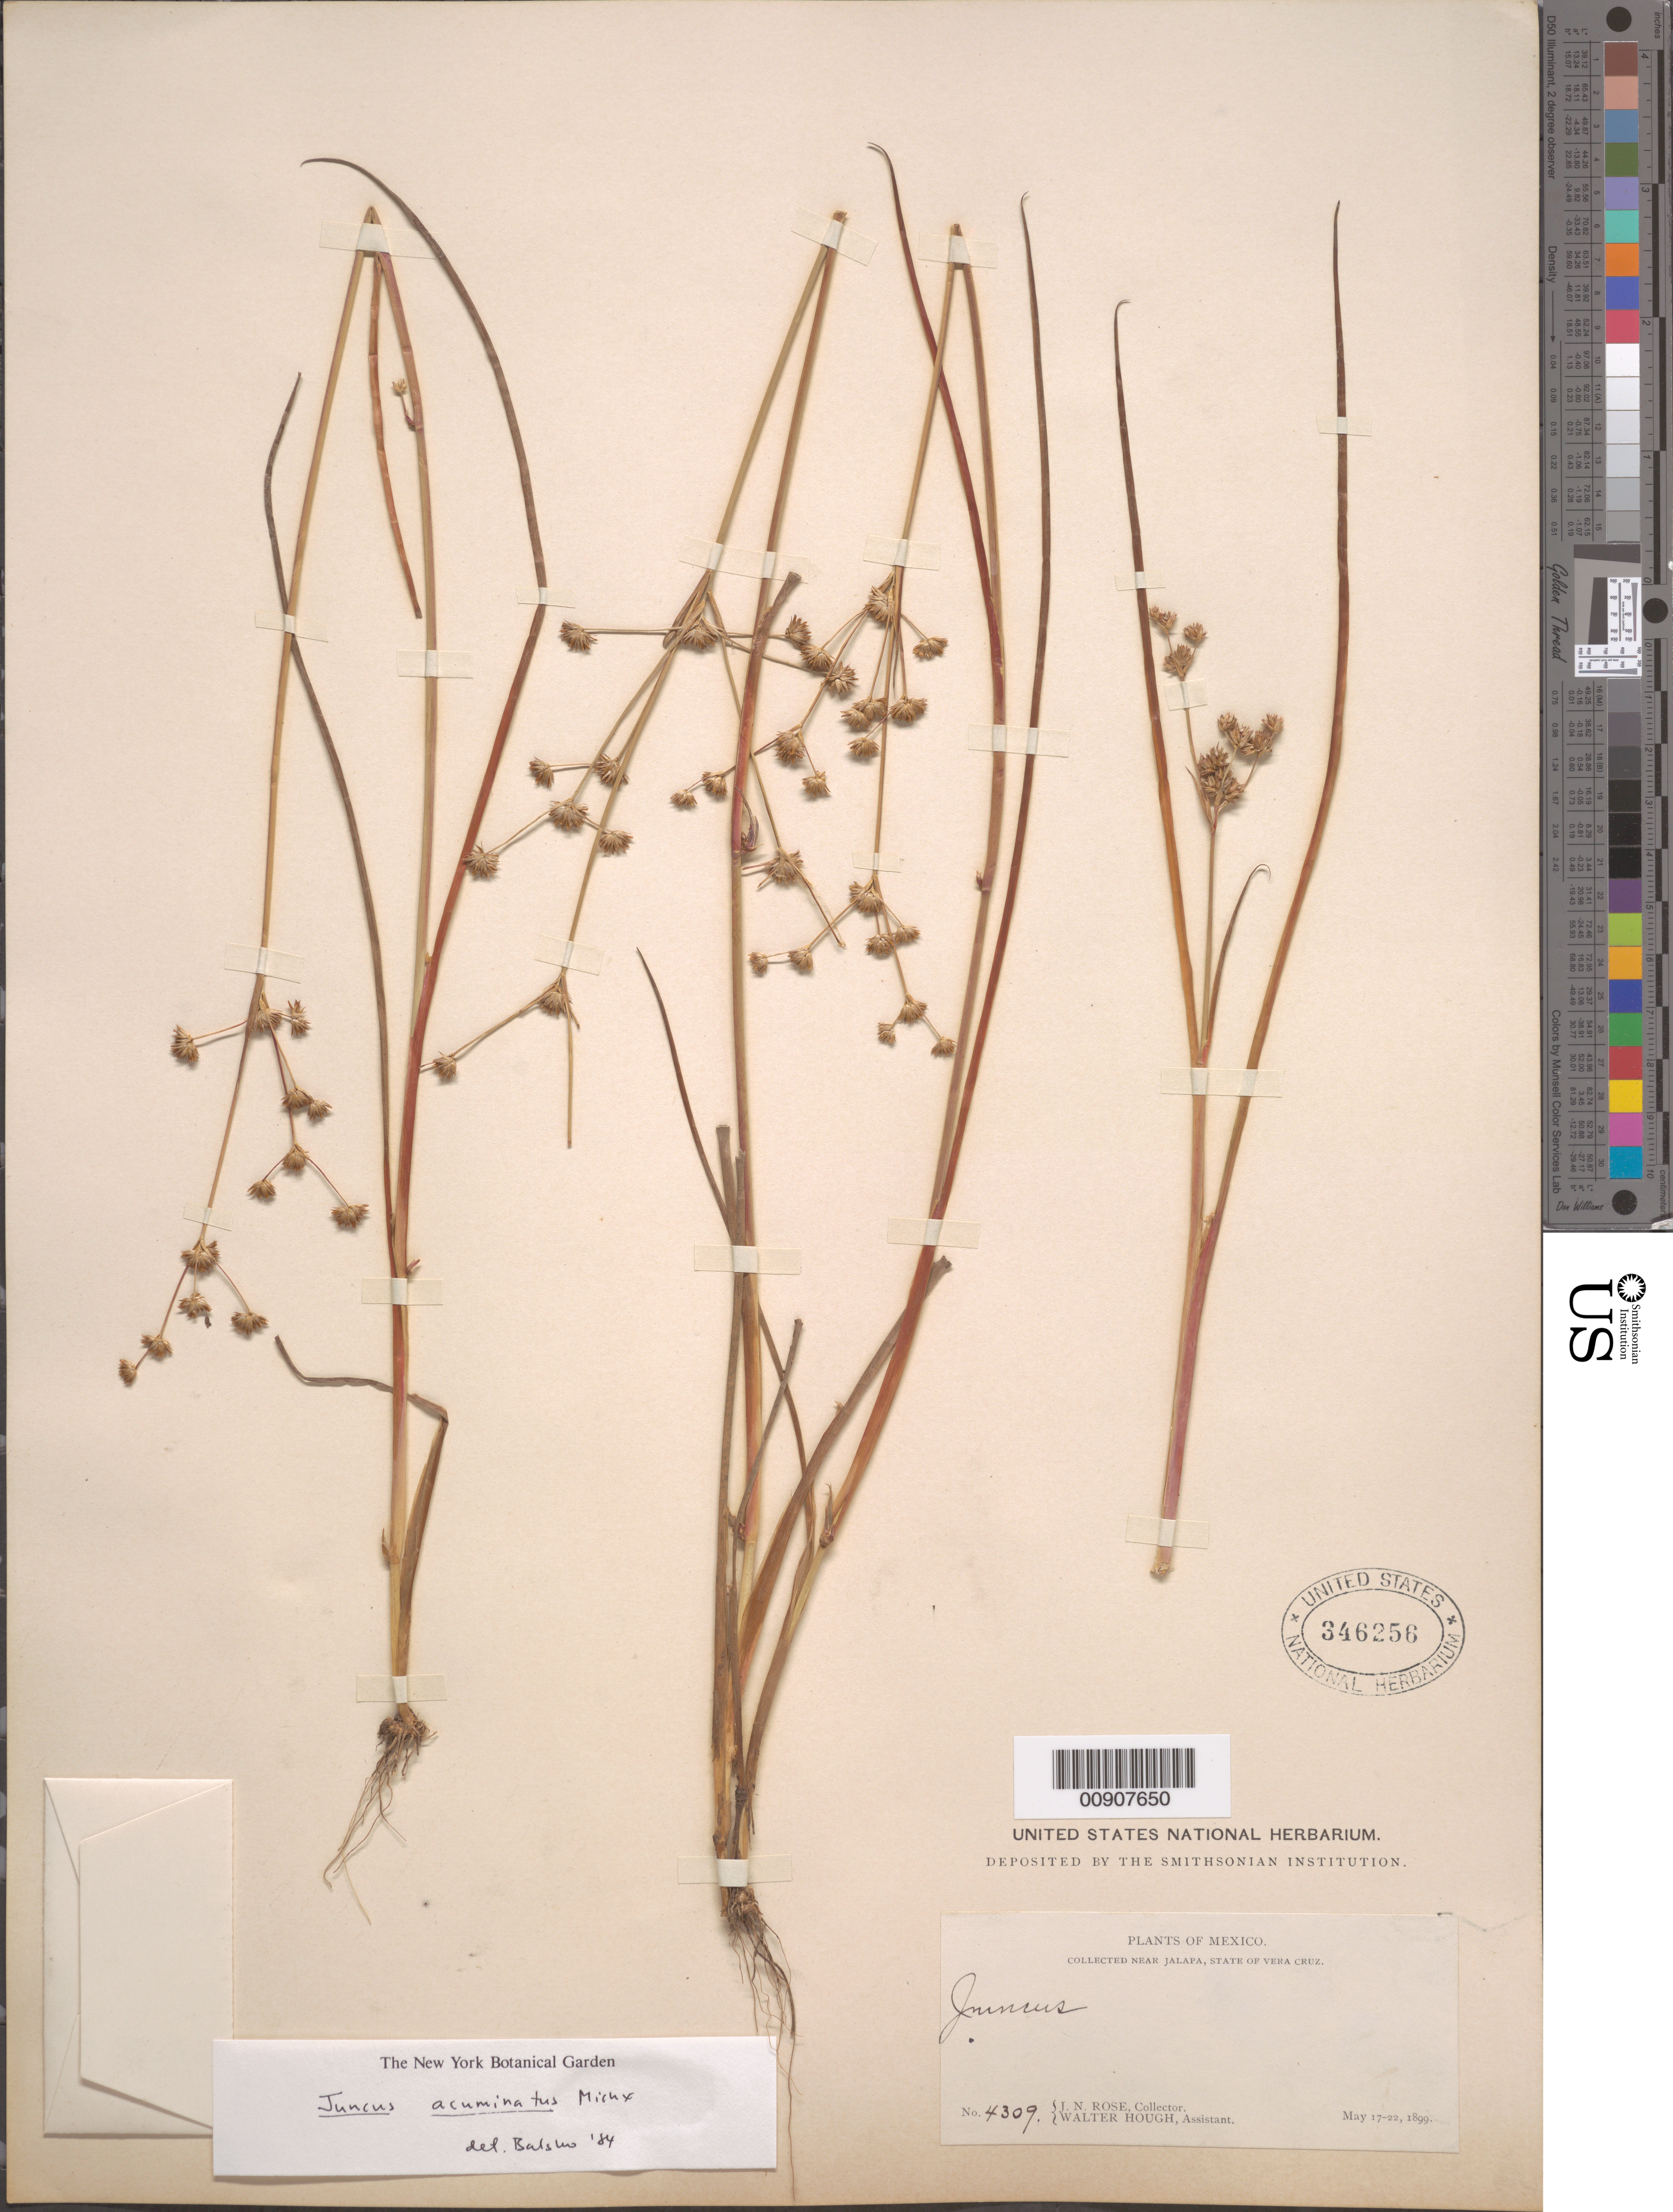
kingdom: Plantae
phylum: Tracheophyta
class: Liliopsida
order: Poales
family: Juncaceae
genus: Juncus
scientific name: Juncus acuminatus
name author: Michx.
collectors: J. N. Rose & W. Hough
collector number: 4309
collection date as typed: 17 May 1899 to 22 May 1899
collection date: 1899-05-17/1899-05-22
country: Mexico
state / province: Veracruz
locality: Near Jalapa, State of Veracruz.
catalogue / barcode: US 346256